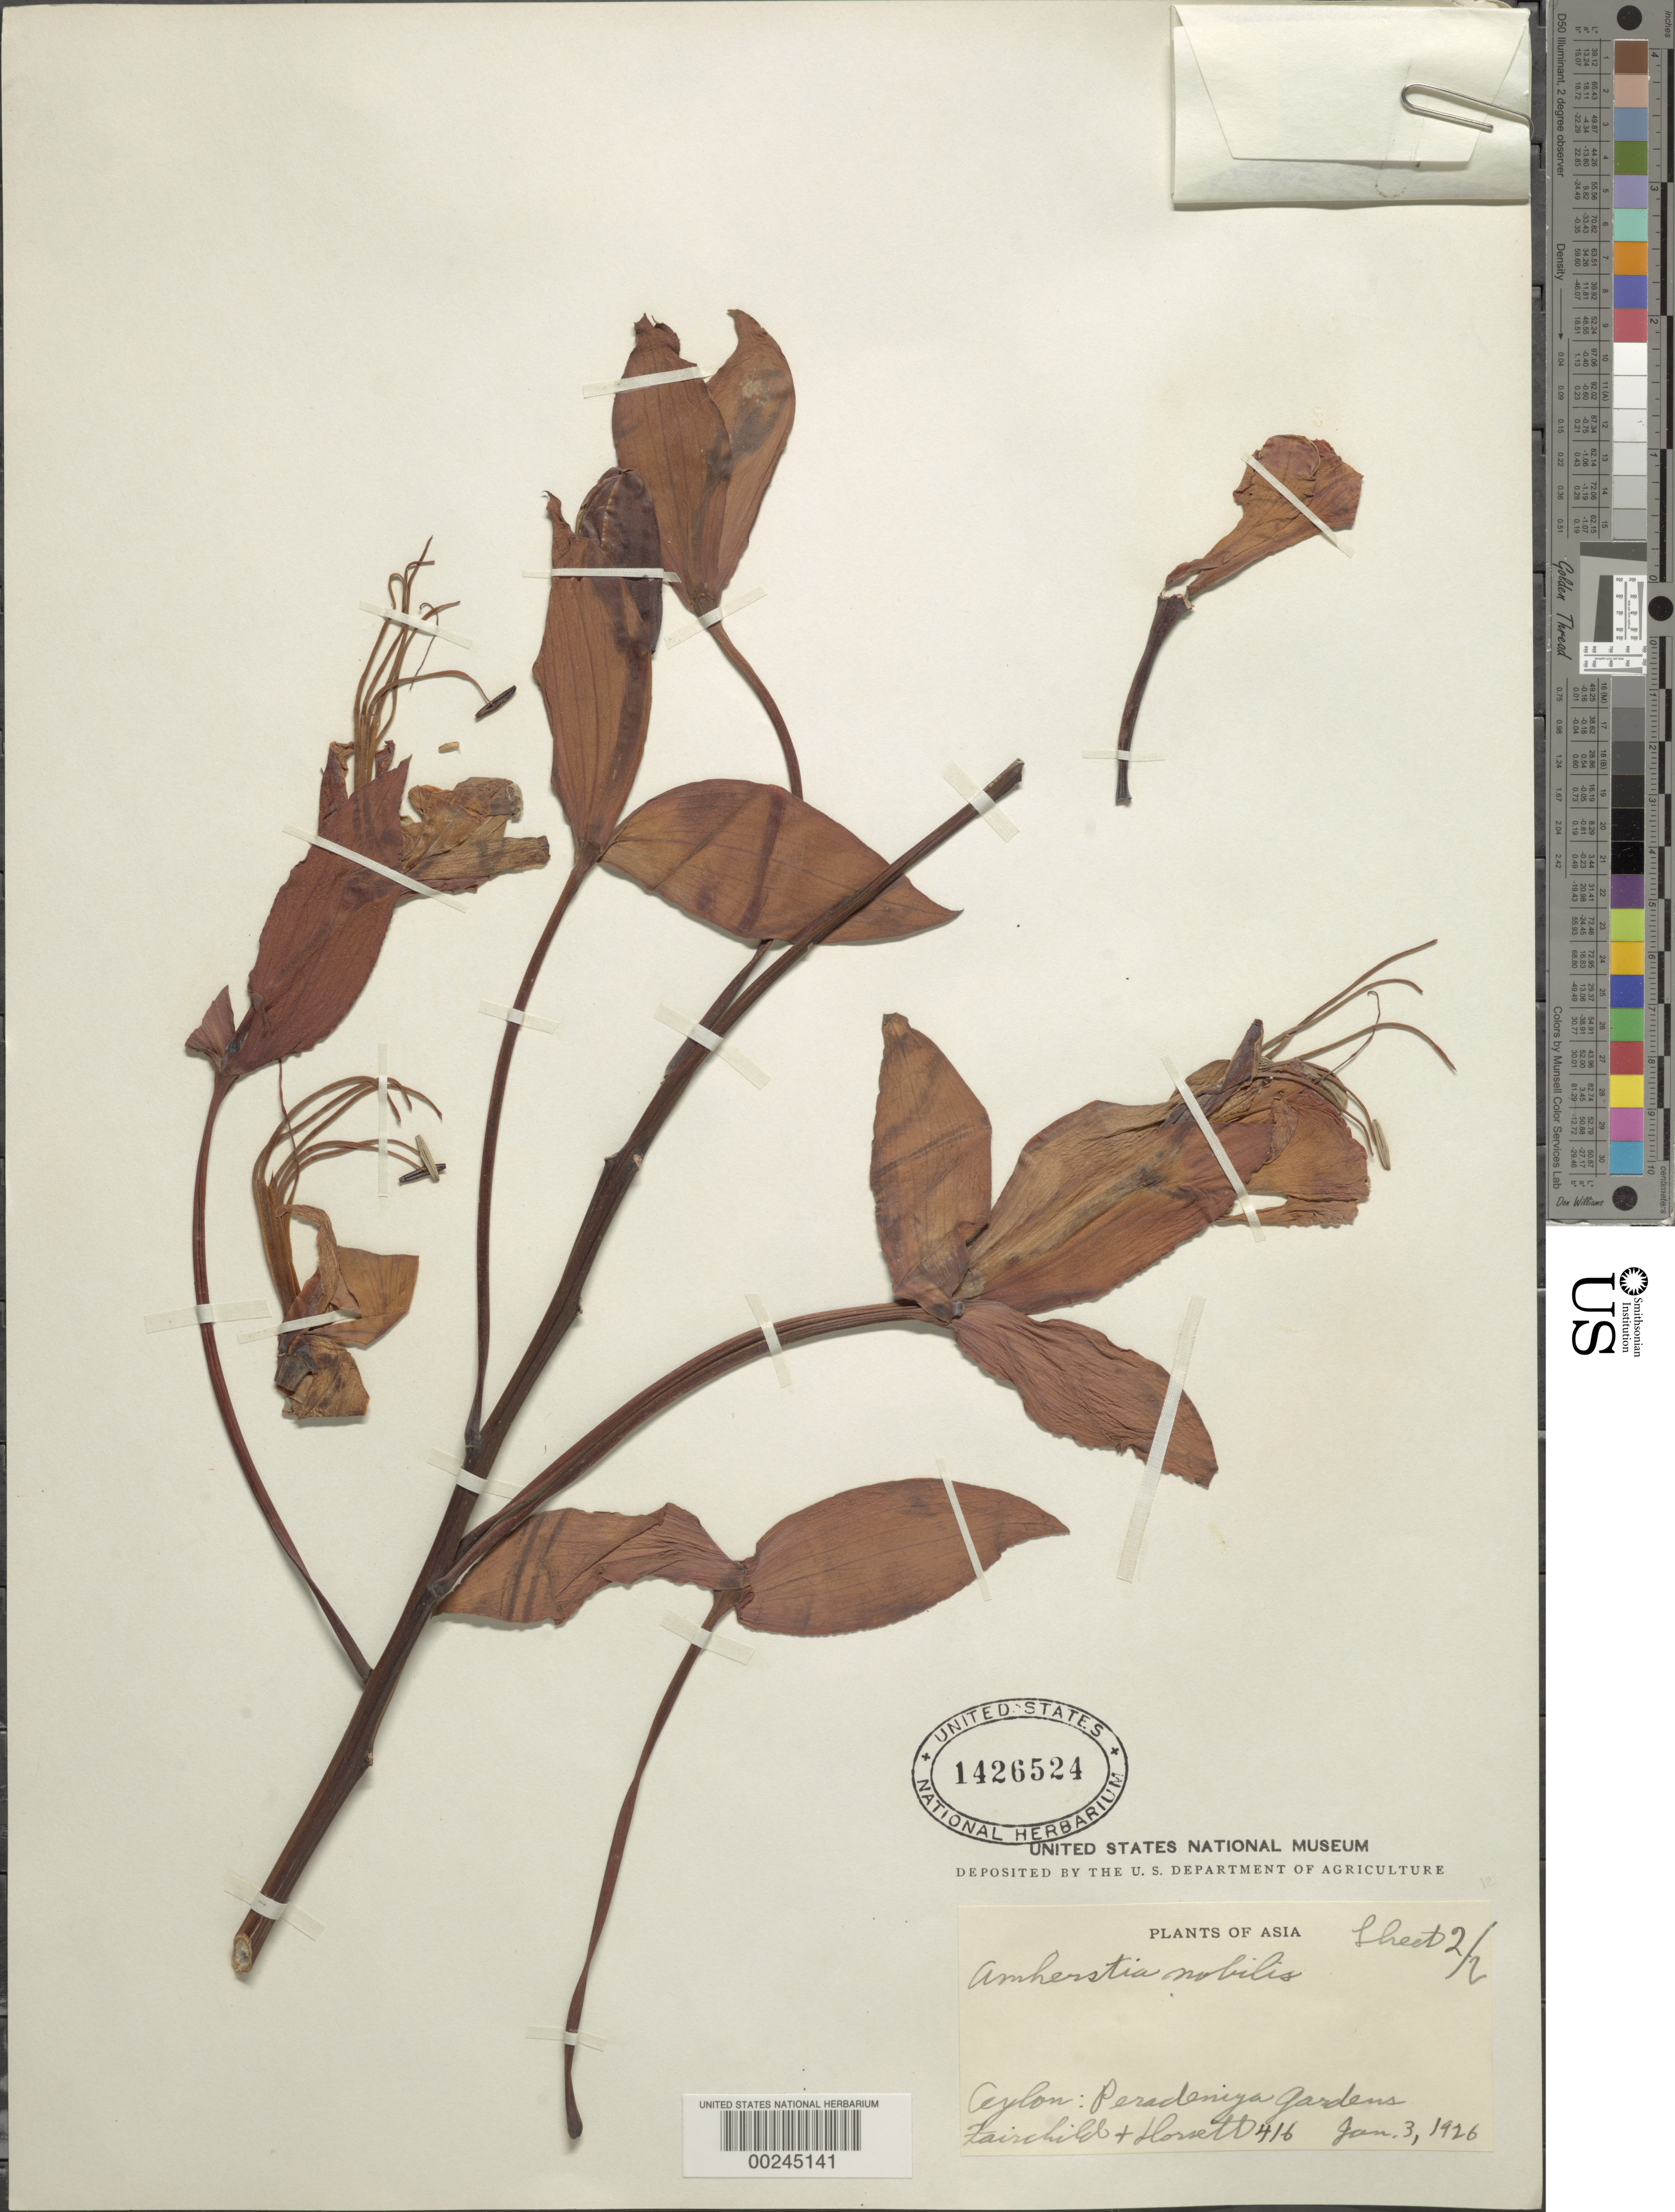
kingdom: Plantae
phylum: Tracheophyta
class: Magnoliopsida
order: Fabales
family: Fabaceae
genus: Amherstia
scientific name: Amherstia nobilis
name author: (Oliv.) Kuntze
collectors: D. Fairchild & P. H. Dorsett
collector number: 416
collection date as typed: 03 Jan 1926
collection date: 1926-01-03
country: Sri Lanka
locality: Peradeniya gardens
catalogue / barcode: US 1426524